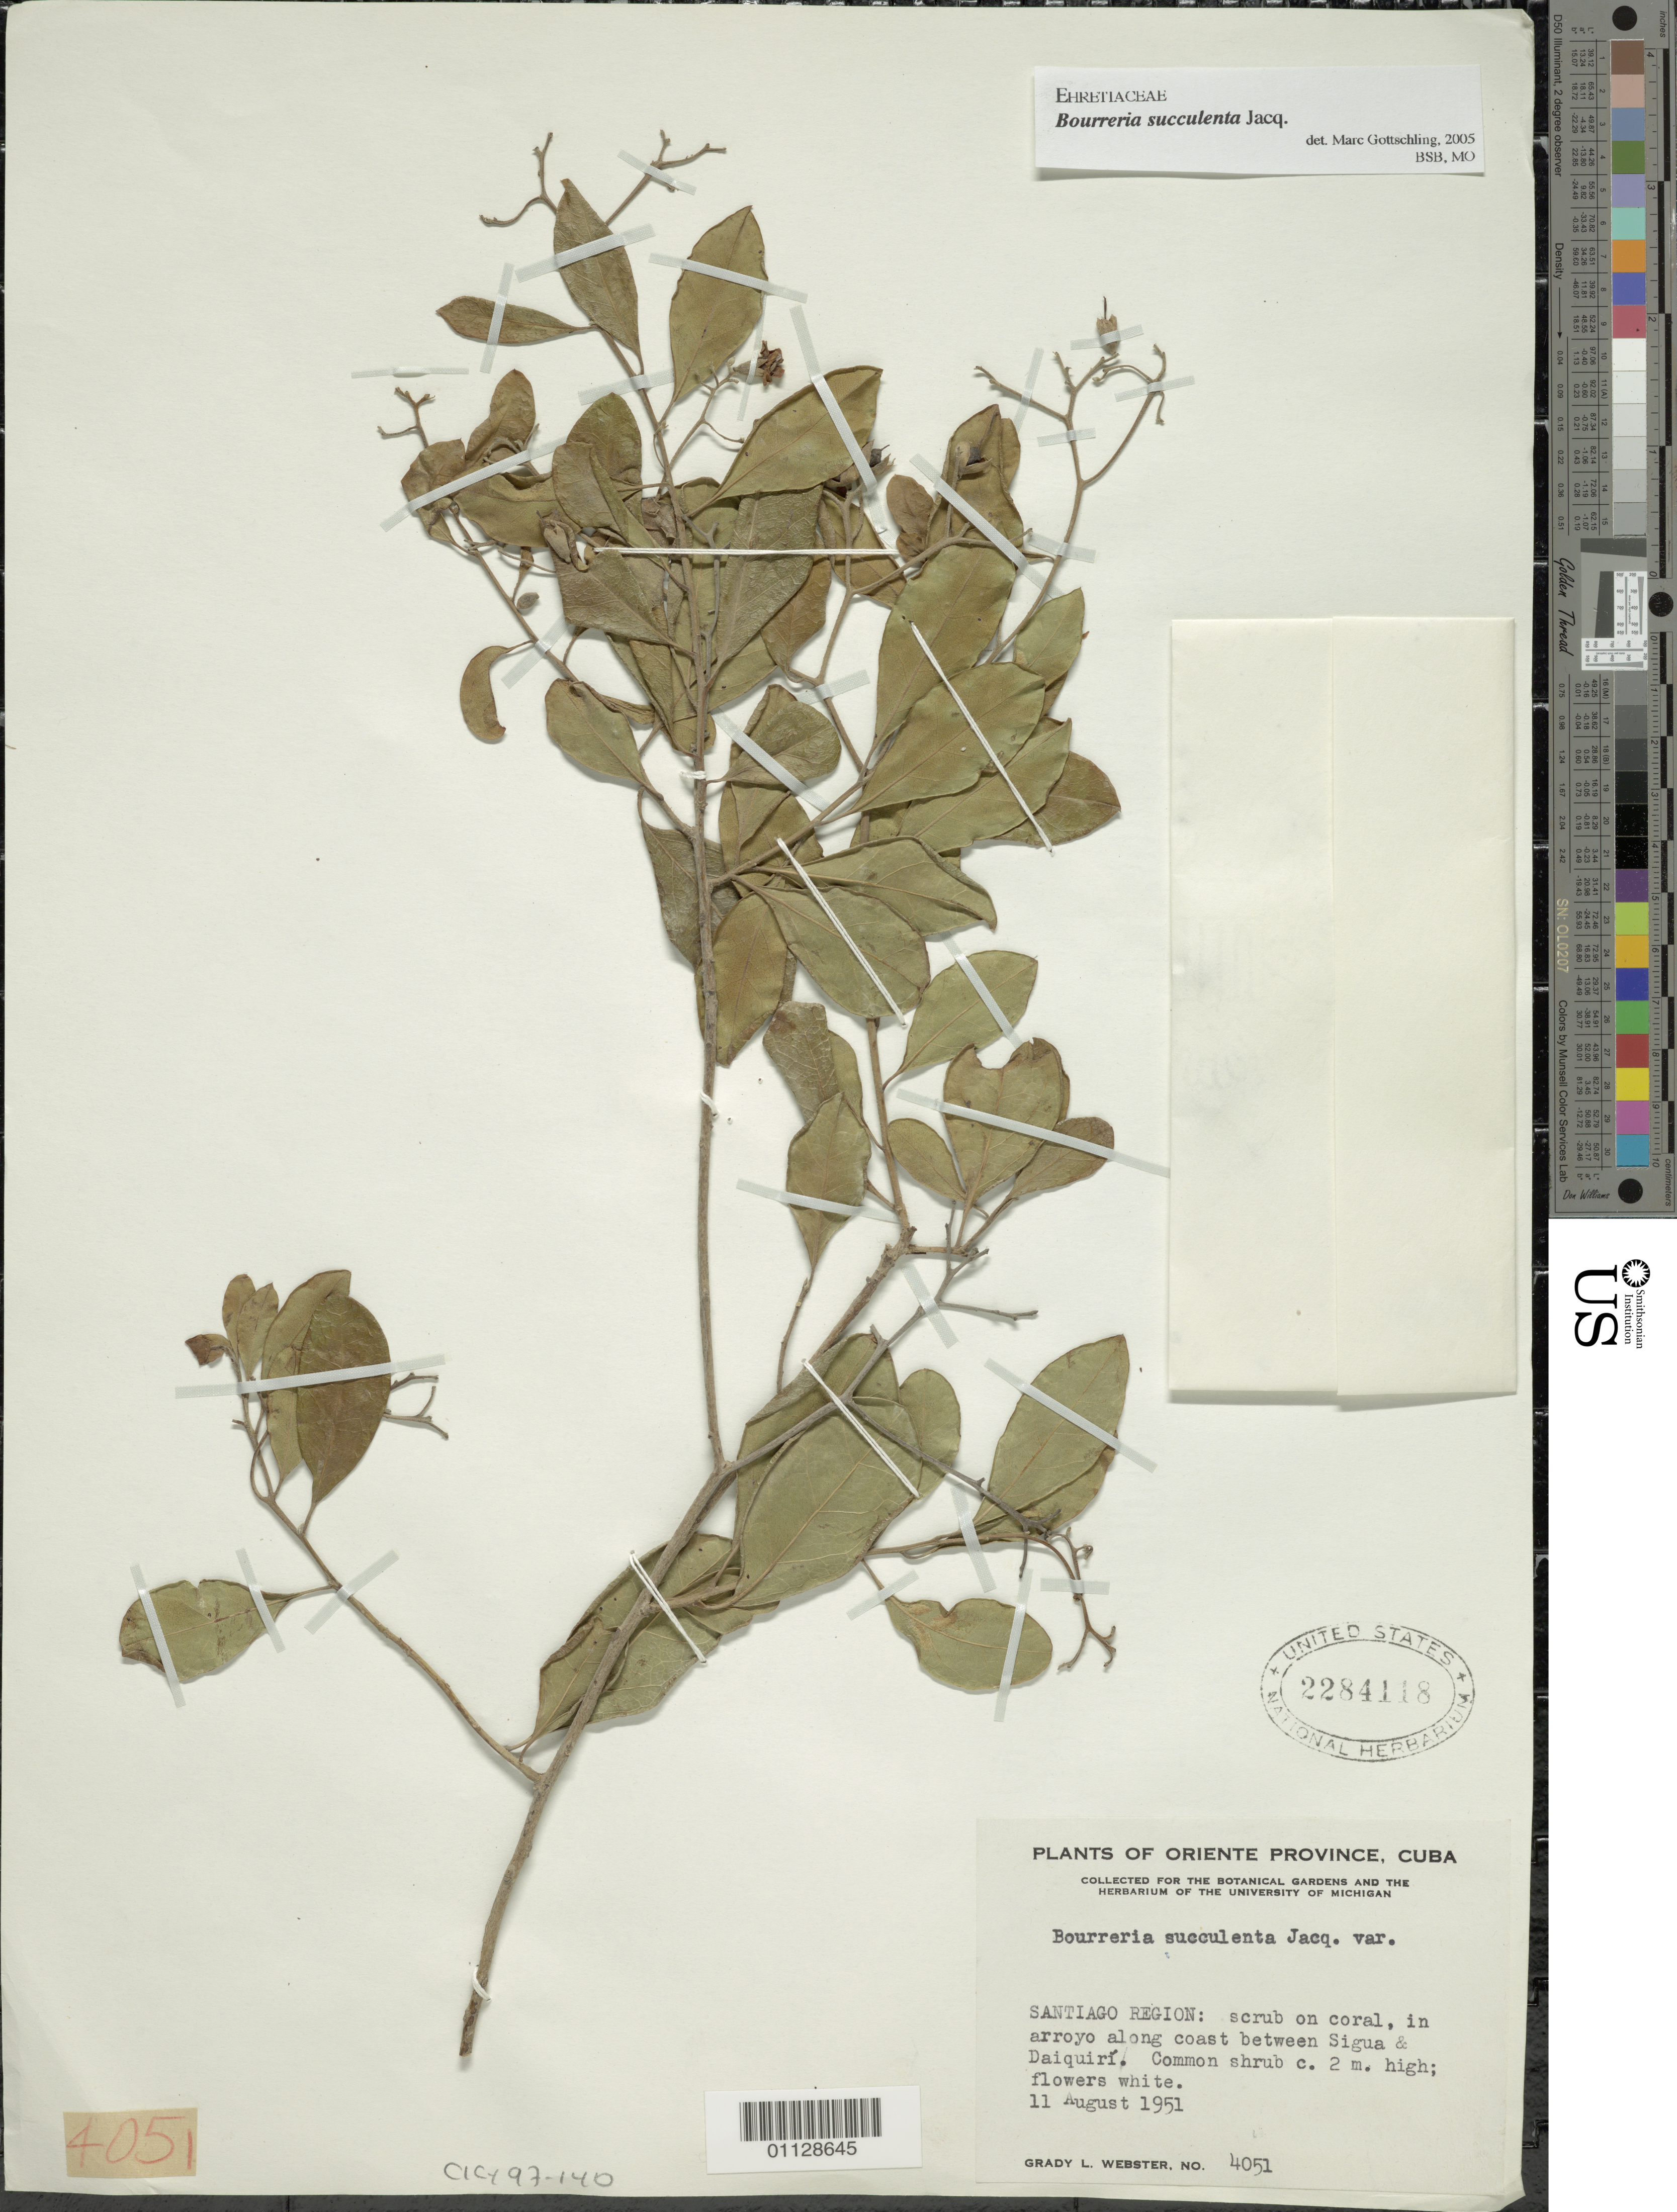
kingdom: Plantae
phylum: Tracheophyta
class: Magnoliopsida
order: Boraginales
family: Ehretiaceae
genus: Bourreria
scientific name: Bourreria succulenta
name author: Jacq.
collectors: G. L. Webster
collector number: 4051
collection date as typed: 11 Aug 1951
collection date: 1951-08-11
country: Cuba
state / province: Santiago de Cuba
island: Cuba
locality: Santiago Region: scrub on coral, in arroyo along coast between Sigua and Daiquirí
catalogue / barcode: US 2284118